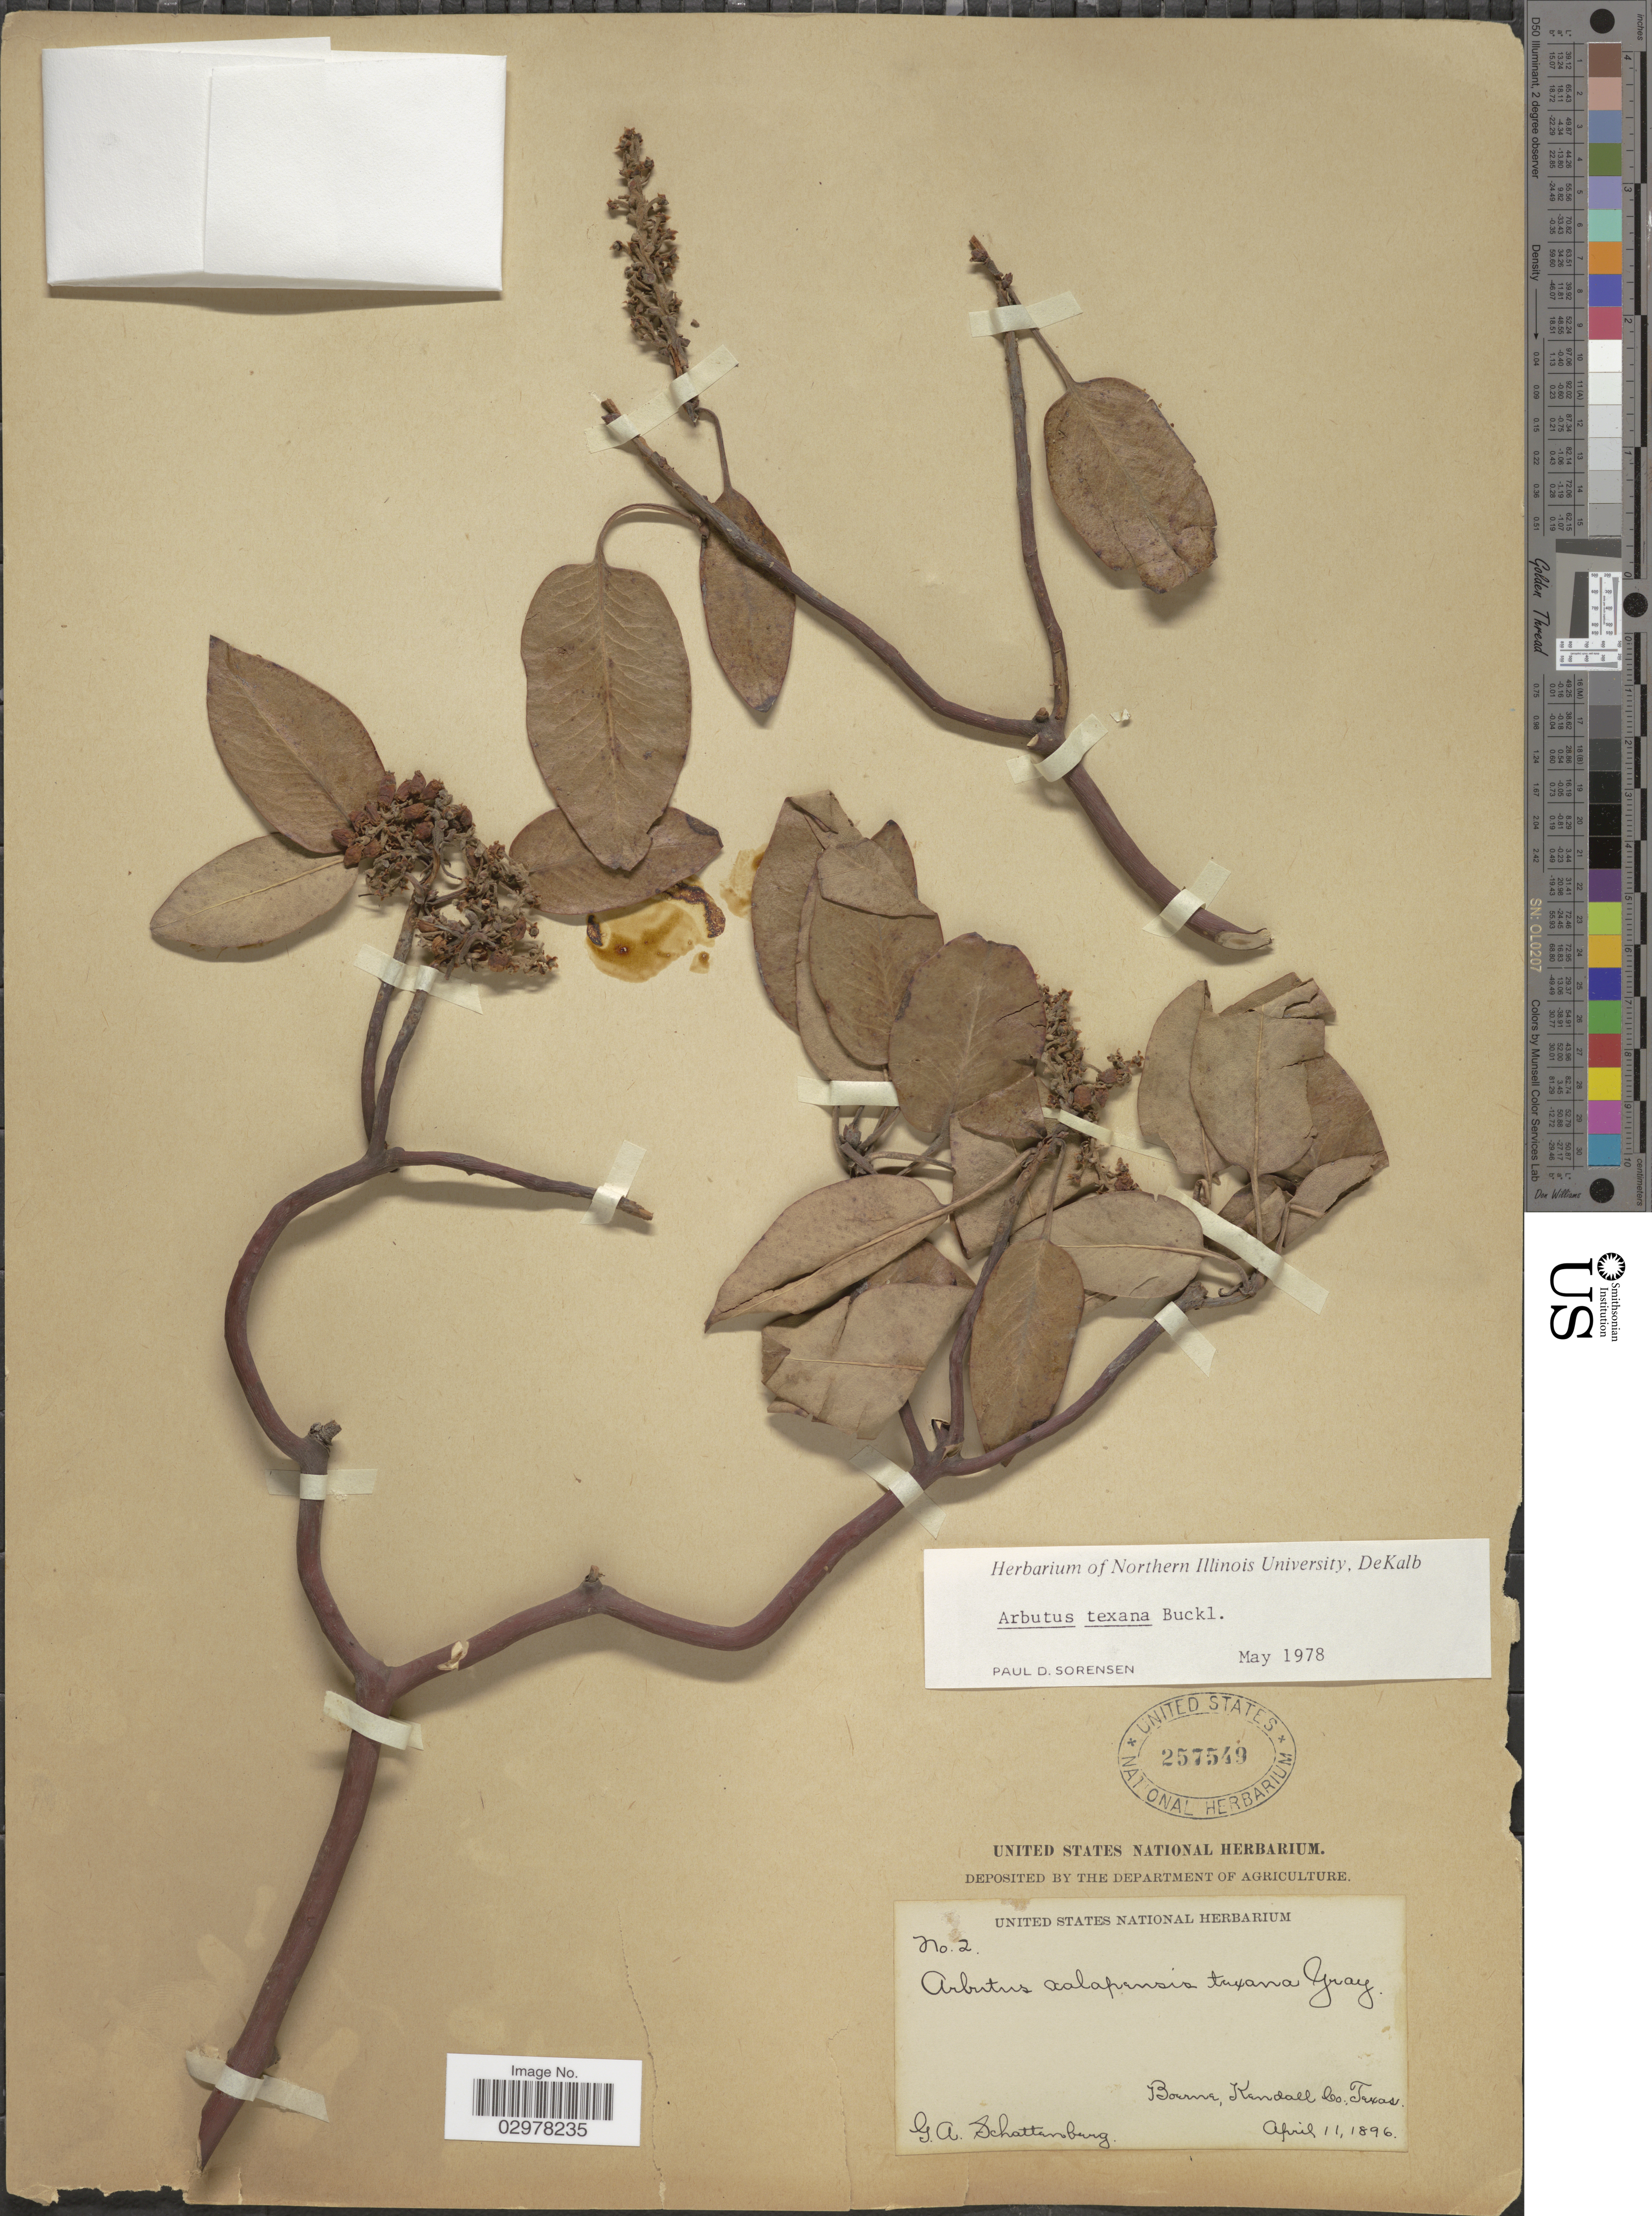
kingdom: Plantae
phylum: Tracheophyta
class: Magnoliopsida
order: Ericales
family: Ericaceae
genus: Arbutus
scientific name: Arbutus texana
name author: Buckley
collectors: G. Schattenburg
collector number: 2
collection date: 1896-04-11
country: United States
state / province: Texas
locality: Boerne, Kendall Co.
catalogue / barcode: US 257549